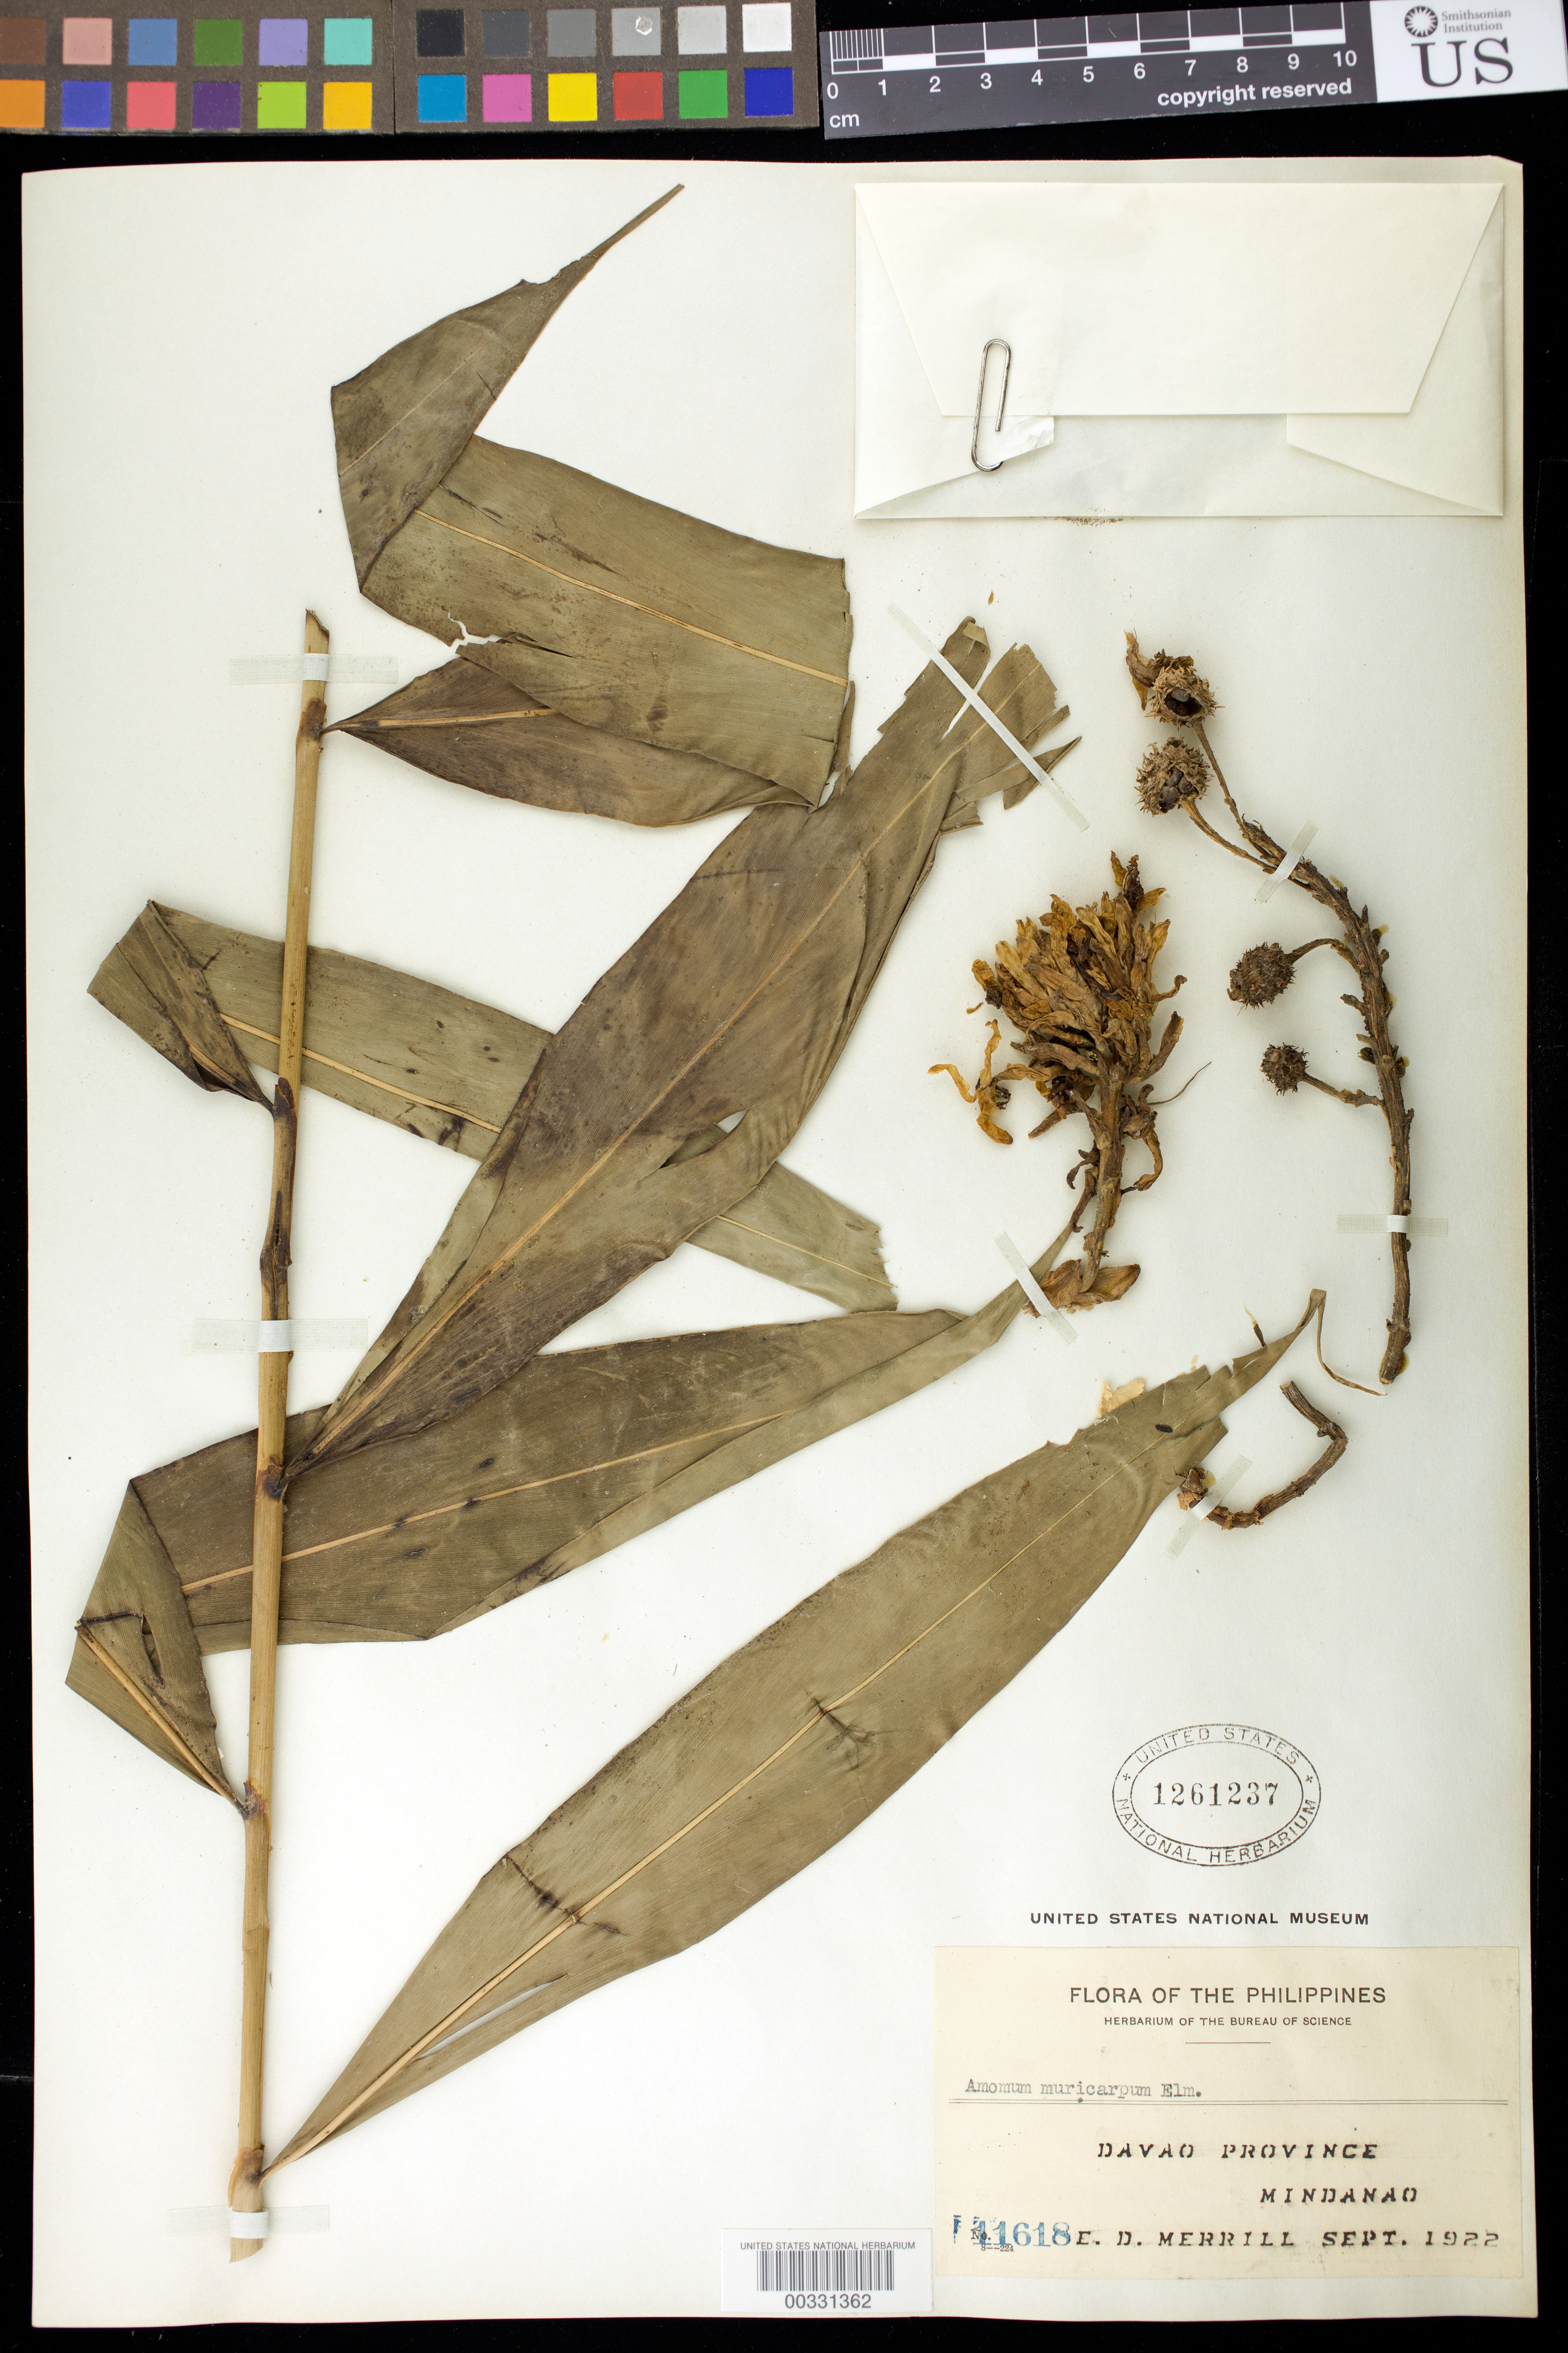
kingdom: Plantae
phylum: Tracheophyta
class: Liliopsida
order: Zingiberales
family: Zingiberaceae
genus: Meistera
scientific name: Meistera muricarpa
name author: (Elmer) Škornick. & M.F. Newman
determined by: Docot, Rudolph Valentino A.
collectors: E. D. Merrill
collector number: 11618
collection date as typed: Sep 1922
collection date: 1922-09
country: Philippines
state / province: Davao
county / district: Davao del Norte / Davao del Sur / Davao Oriental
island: Mindanao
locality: Davao prov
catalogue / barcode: US 1261237